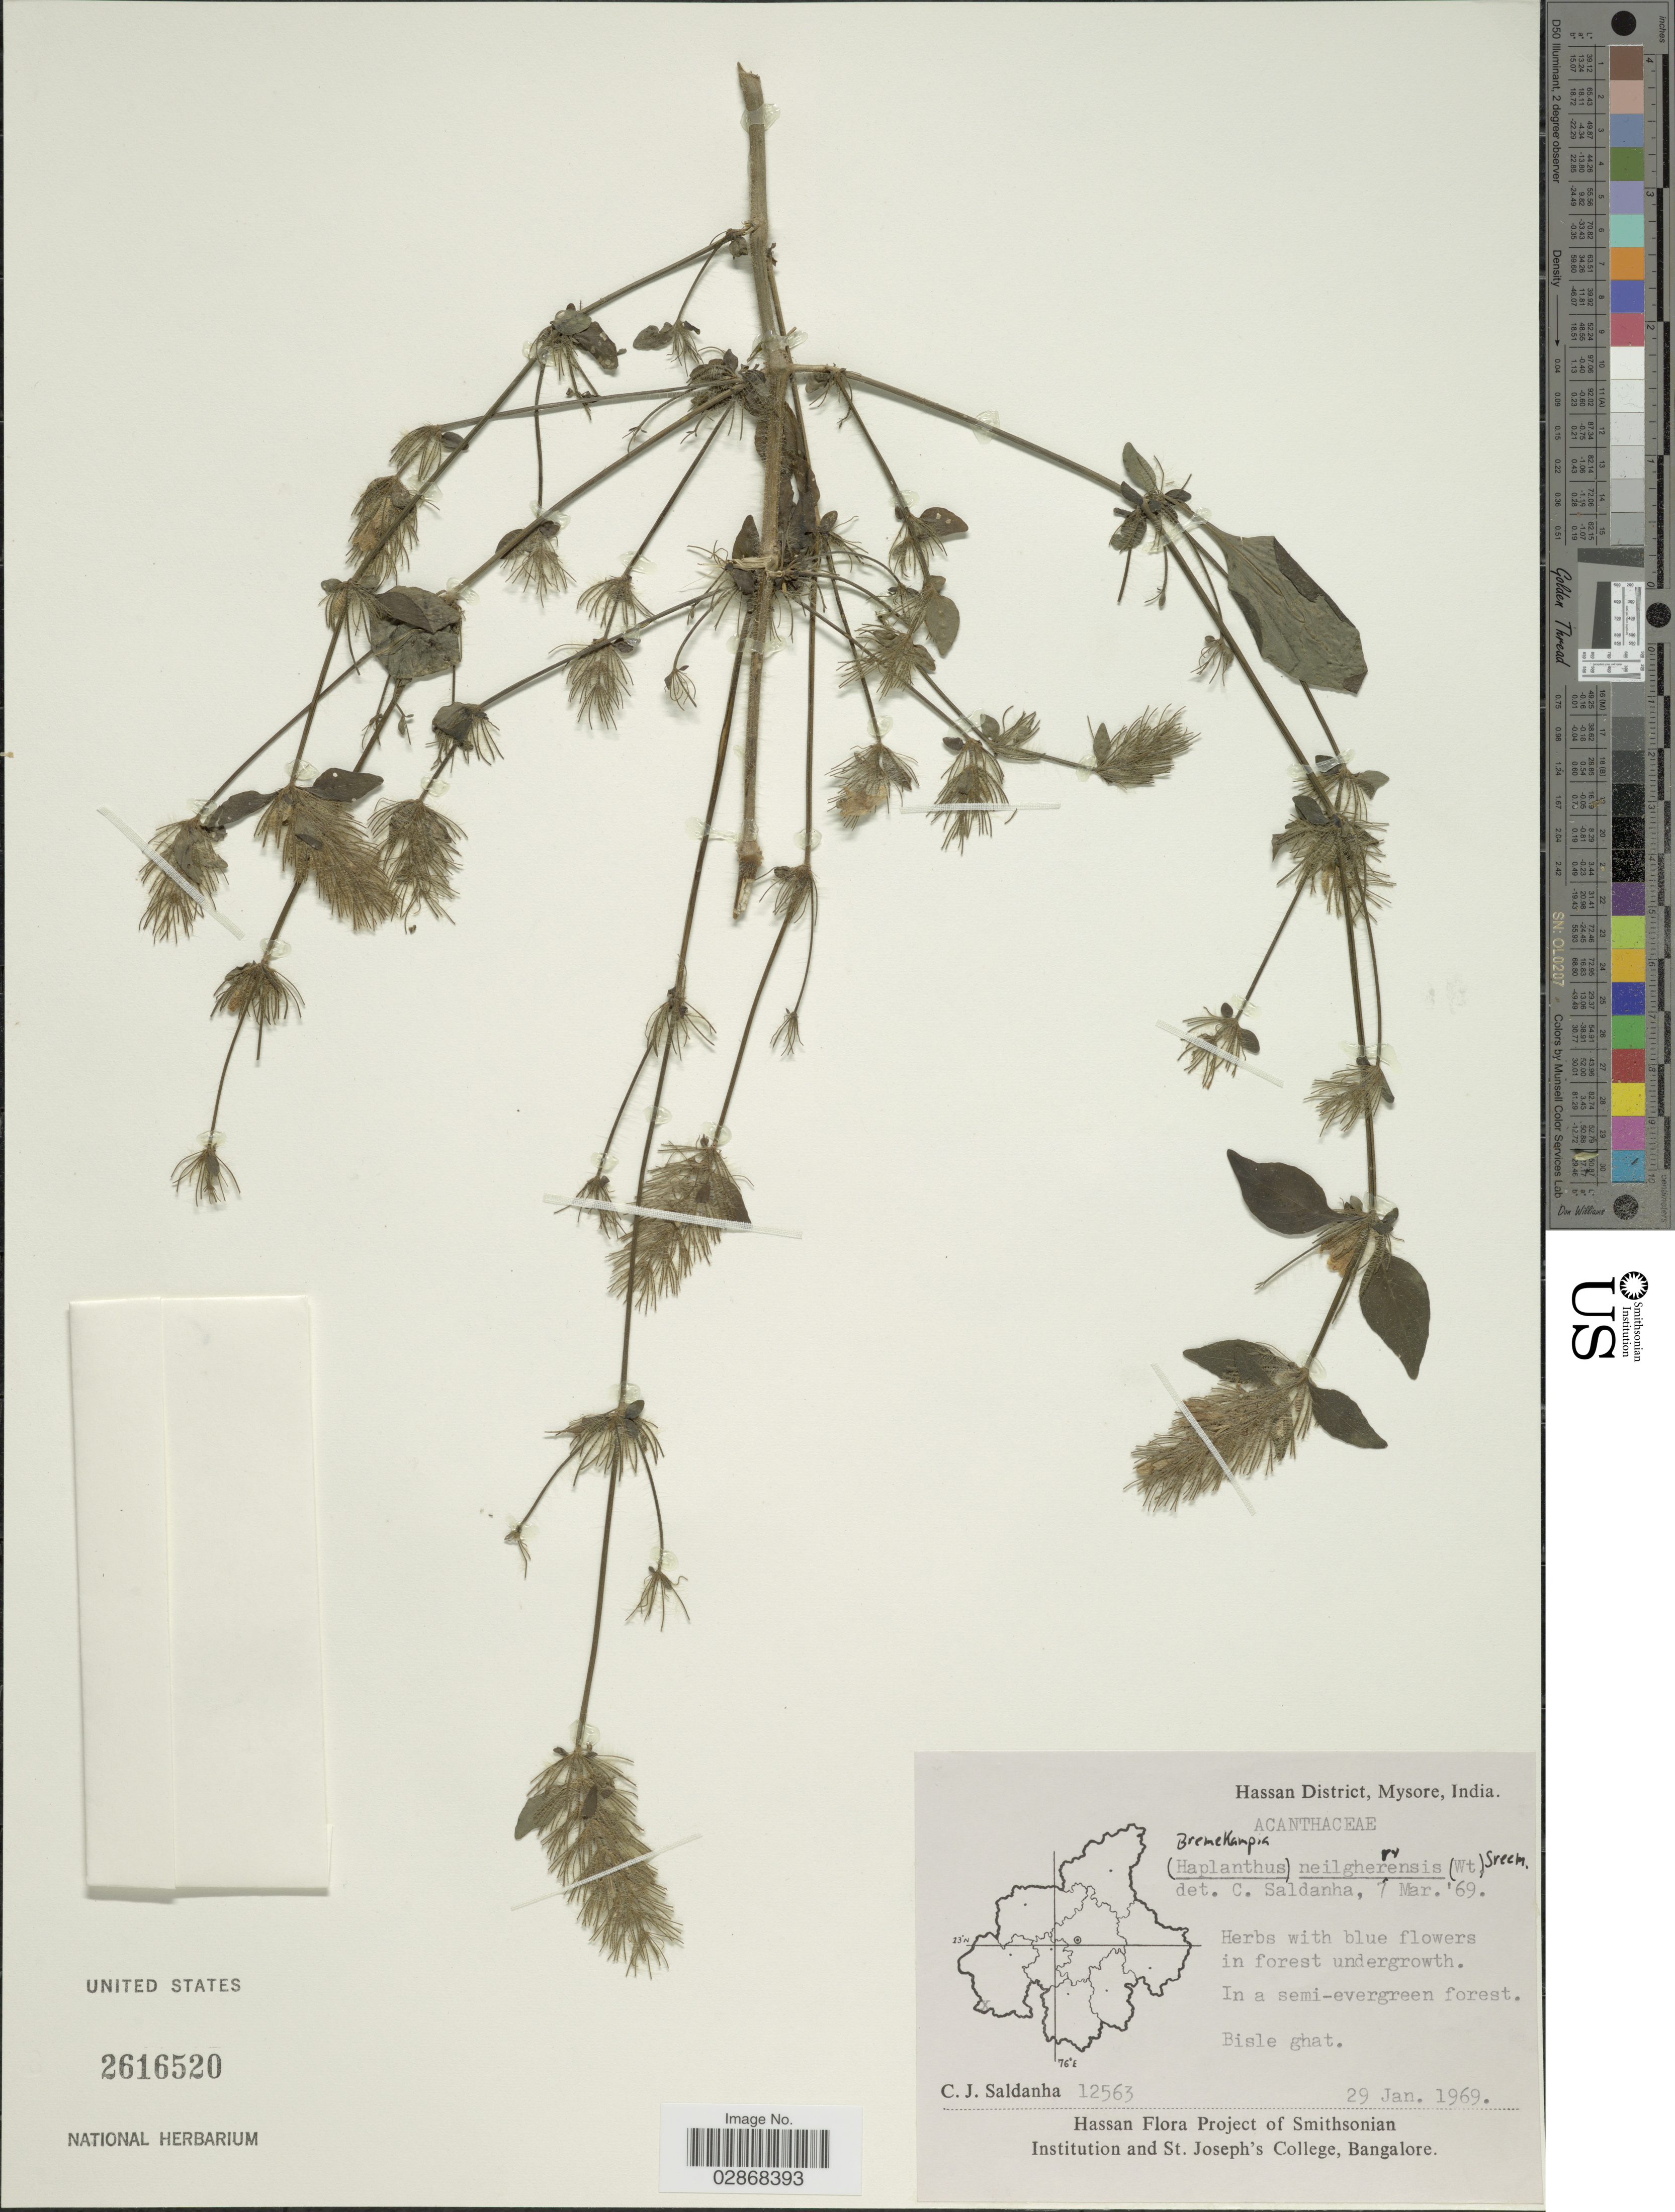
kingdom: Plantae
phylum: Tracheophyta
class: Magnoliopsida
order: Lamiales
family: Acanthaceae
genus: Haplanthus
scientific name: Haplanthus nilgherrensis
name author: Wight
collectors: C. J. Saldanha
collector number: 12563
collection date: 1969-01-29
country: India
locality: Hassan District, Mysore. Bisle ghat.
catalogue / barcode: US 2616520